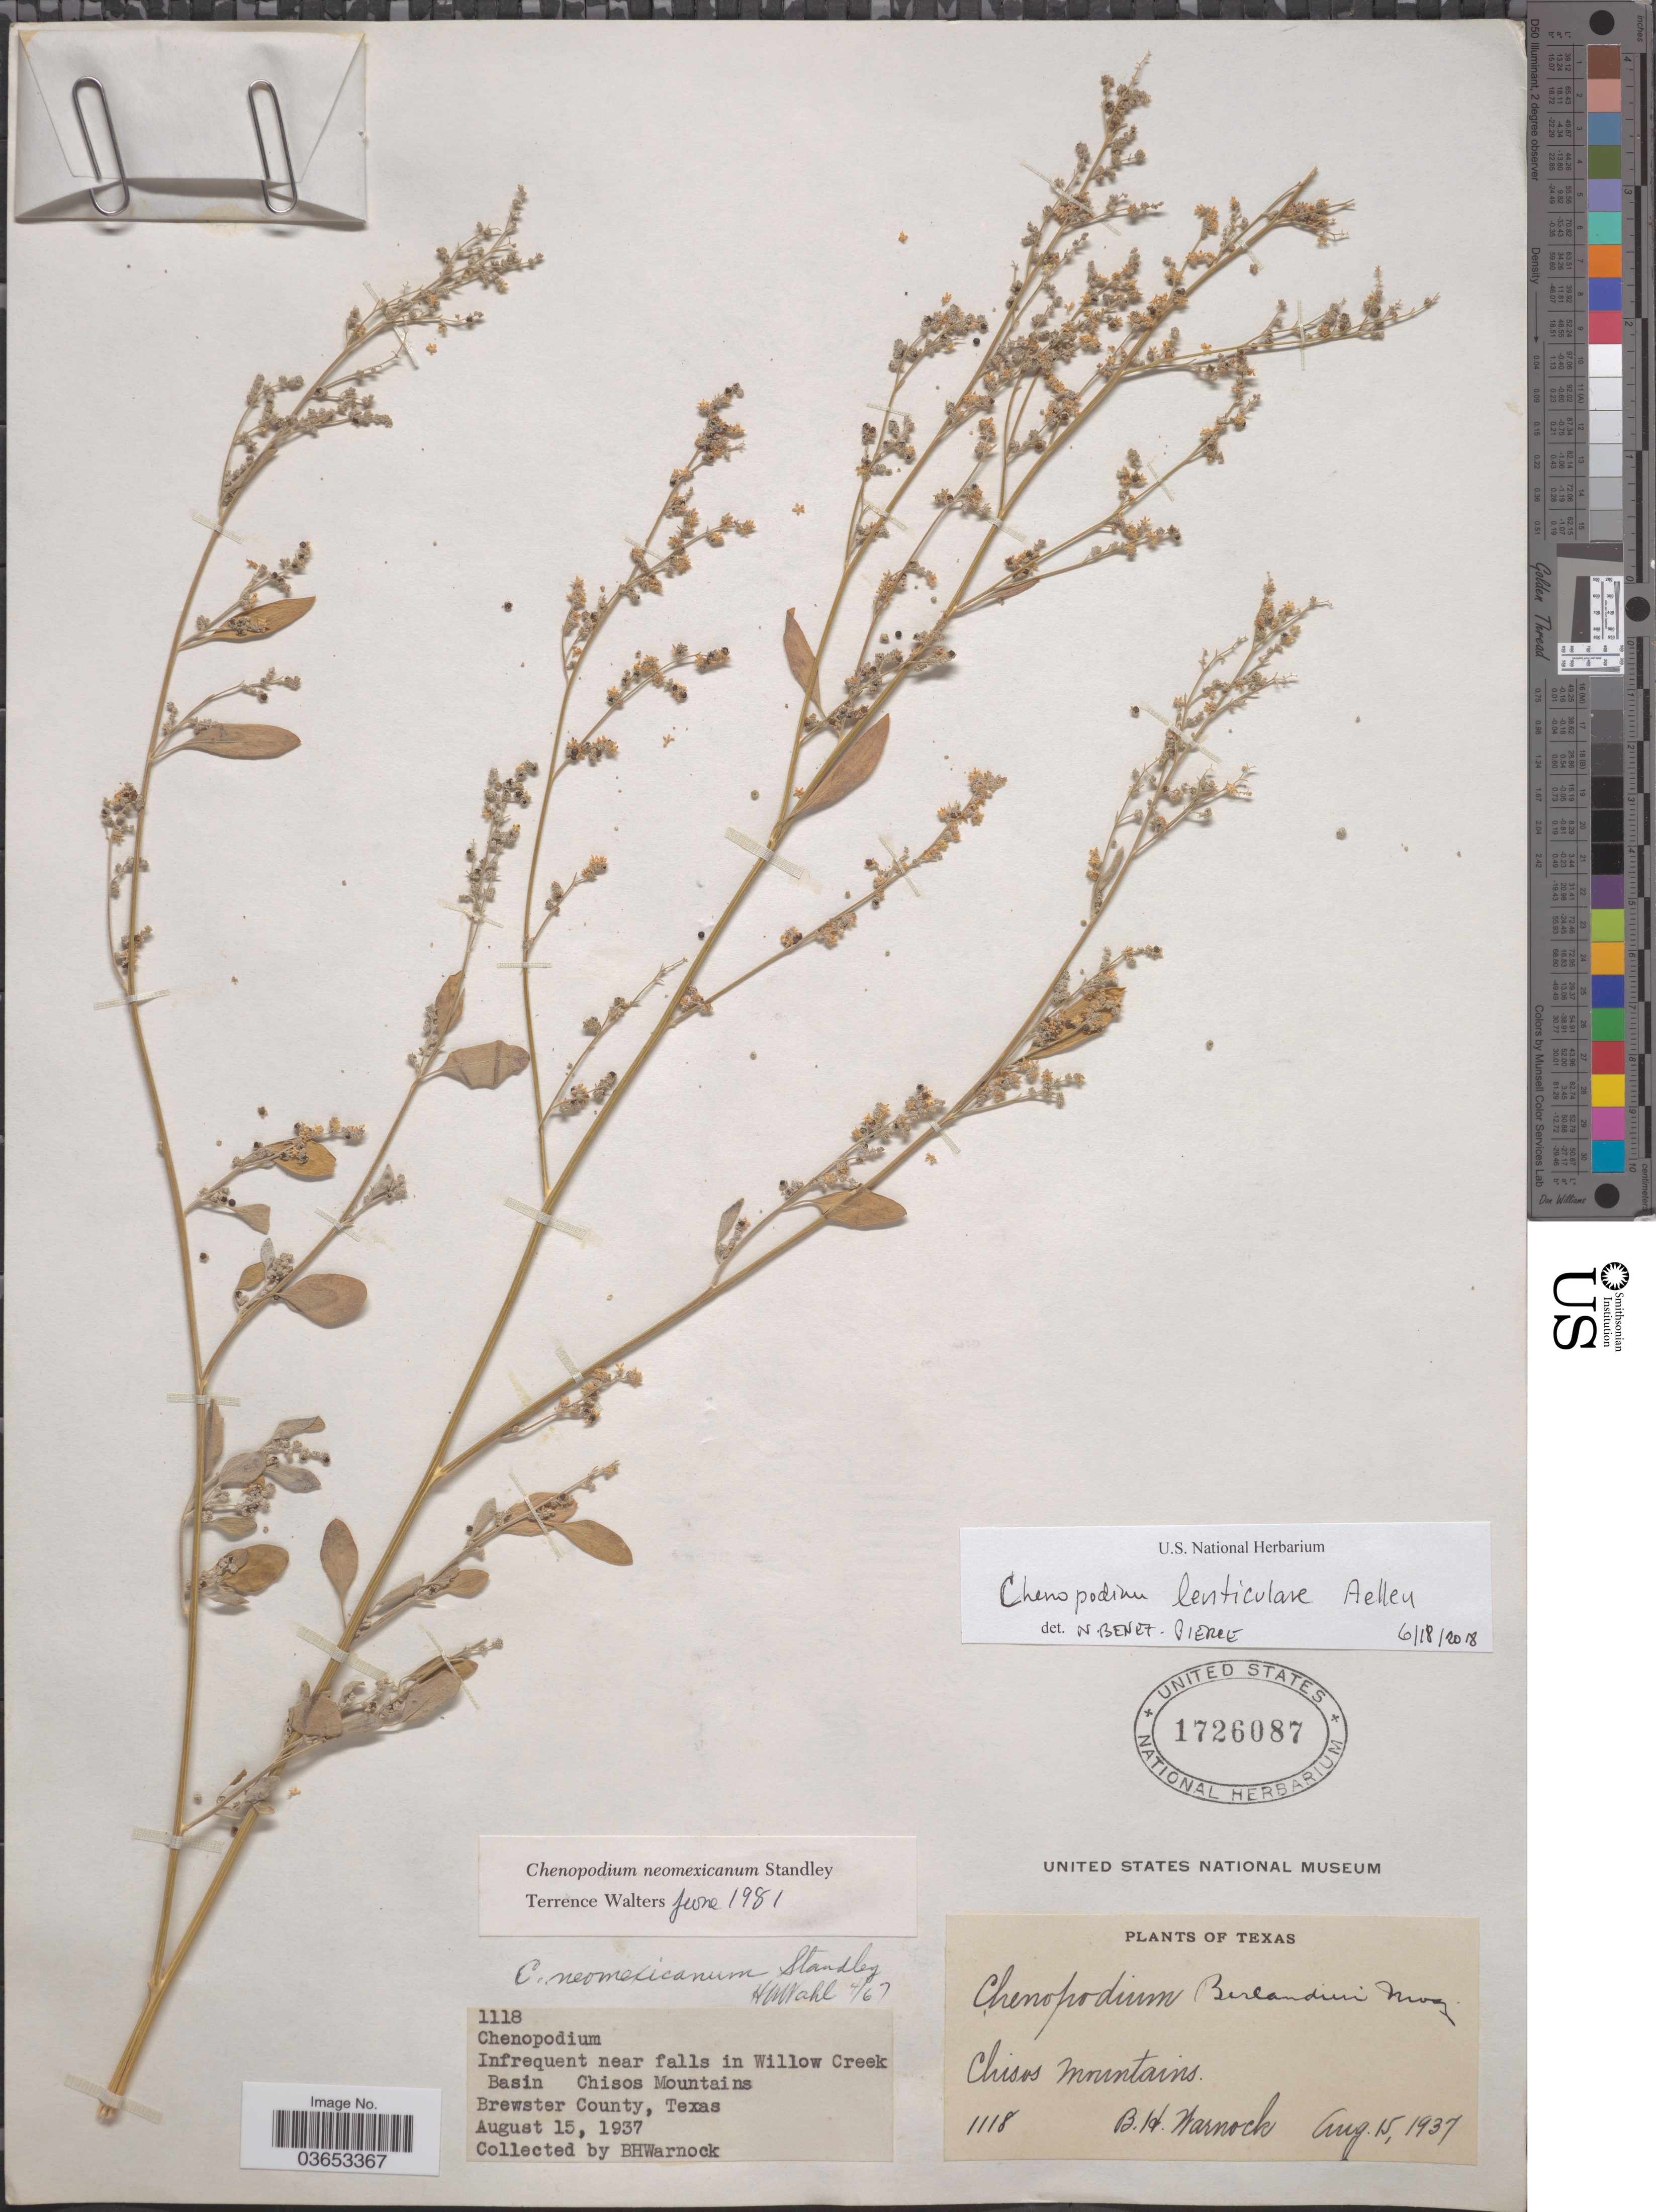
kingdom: Plantae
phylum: Tracheophyta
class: Magnoliopsida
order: Caryophyllales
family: Amaranthaceae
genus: Chenopodium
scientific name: Chenopodium lenticulare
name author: Aellen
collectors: B. H. Warnock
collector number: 1118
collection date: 1937-08-15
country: United States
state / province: Texas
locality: Chisos Mountains. Near falls in Willow Creek Basin Chisos Mountains Brewster County.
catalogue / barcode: US 1726087